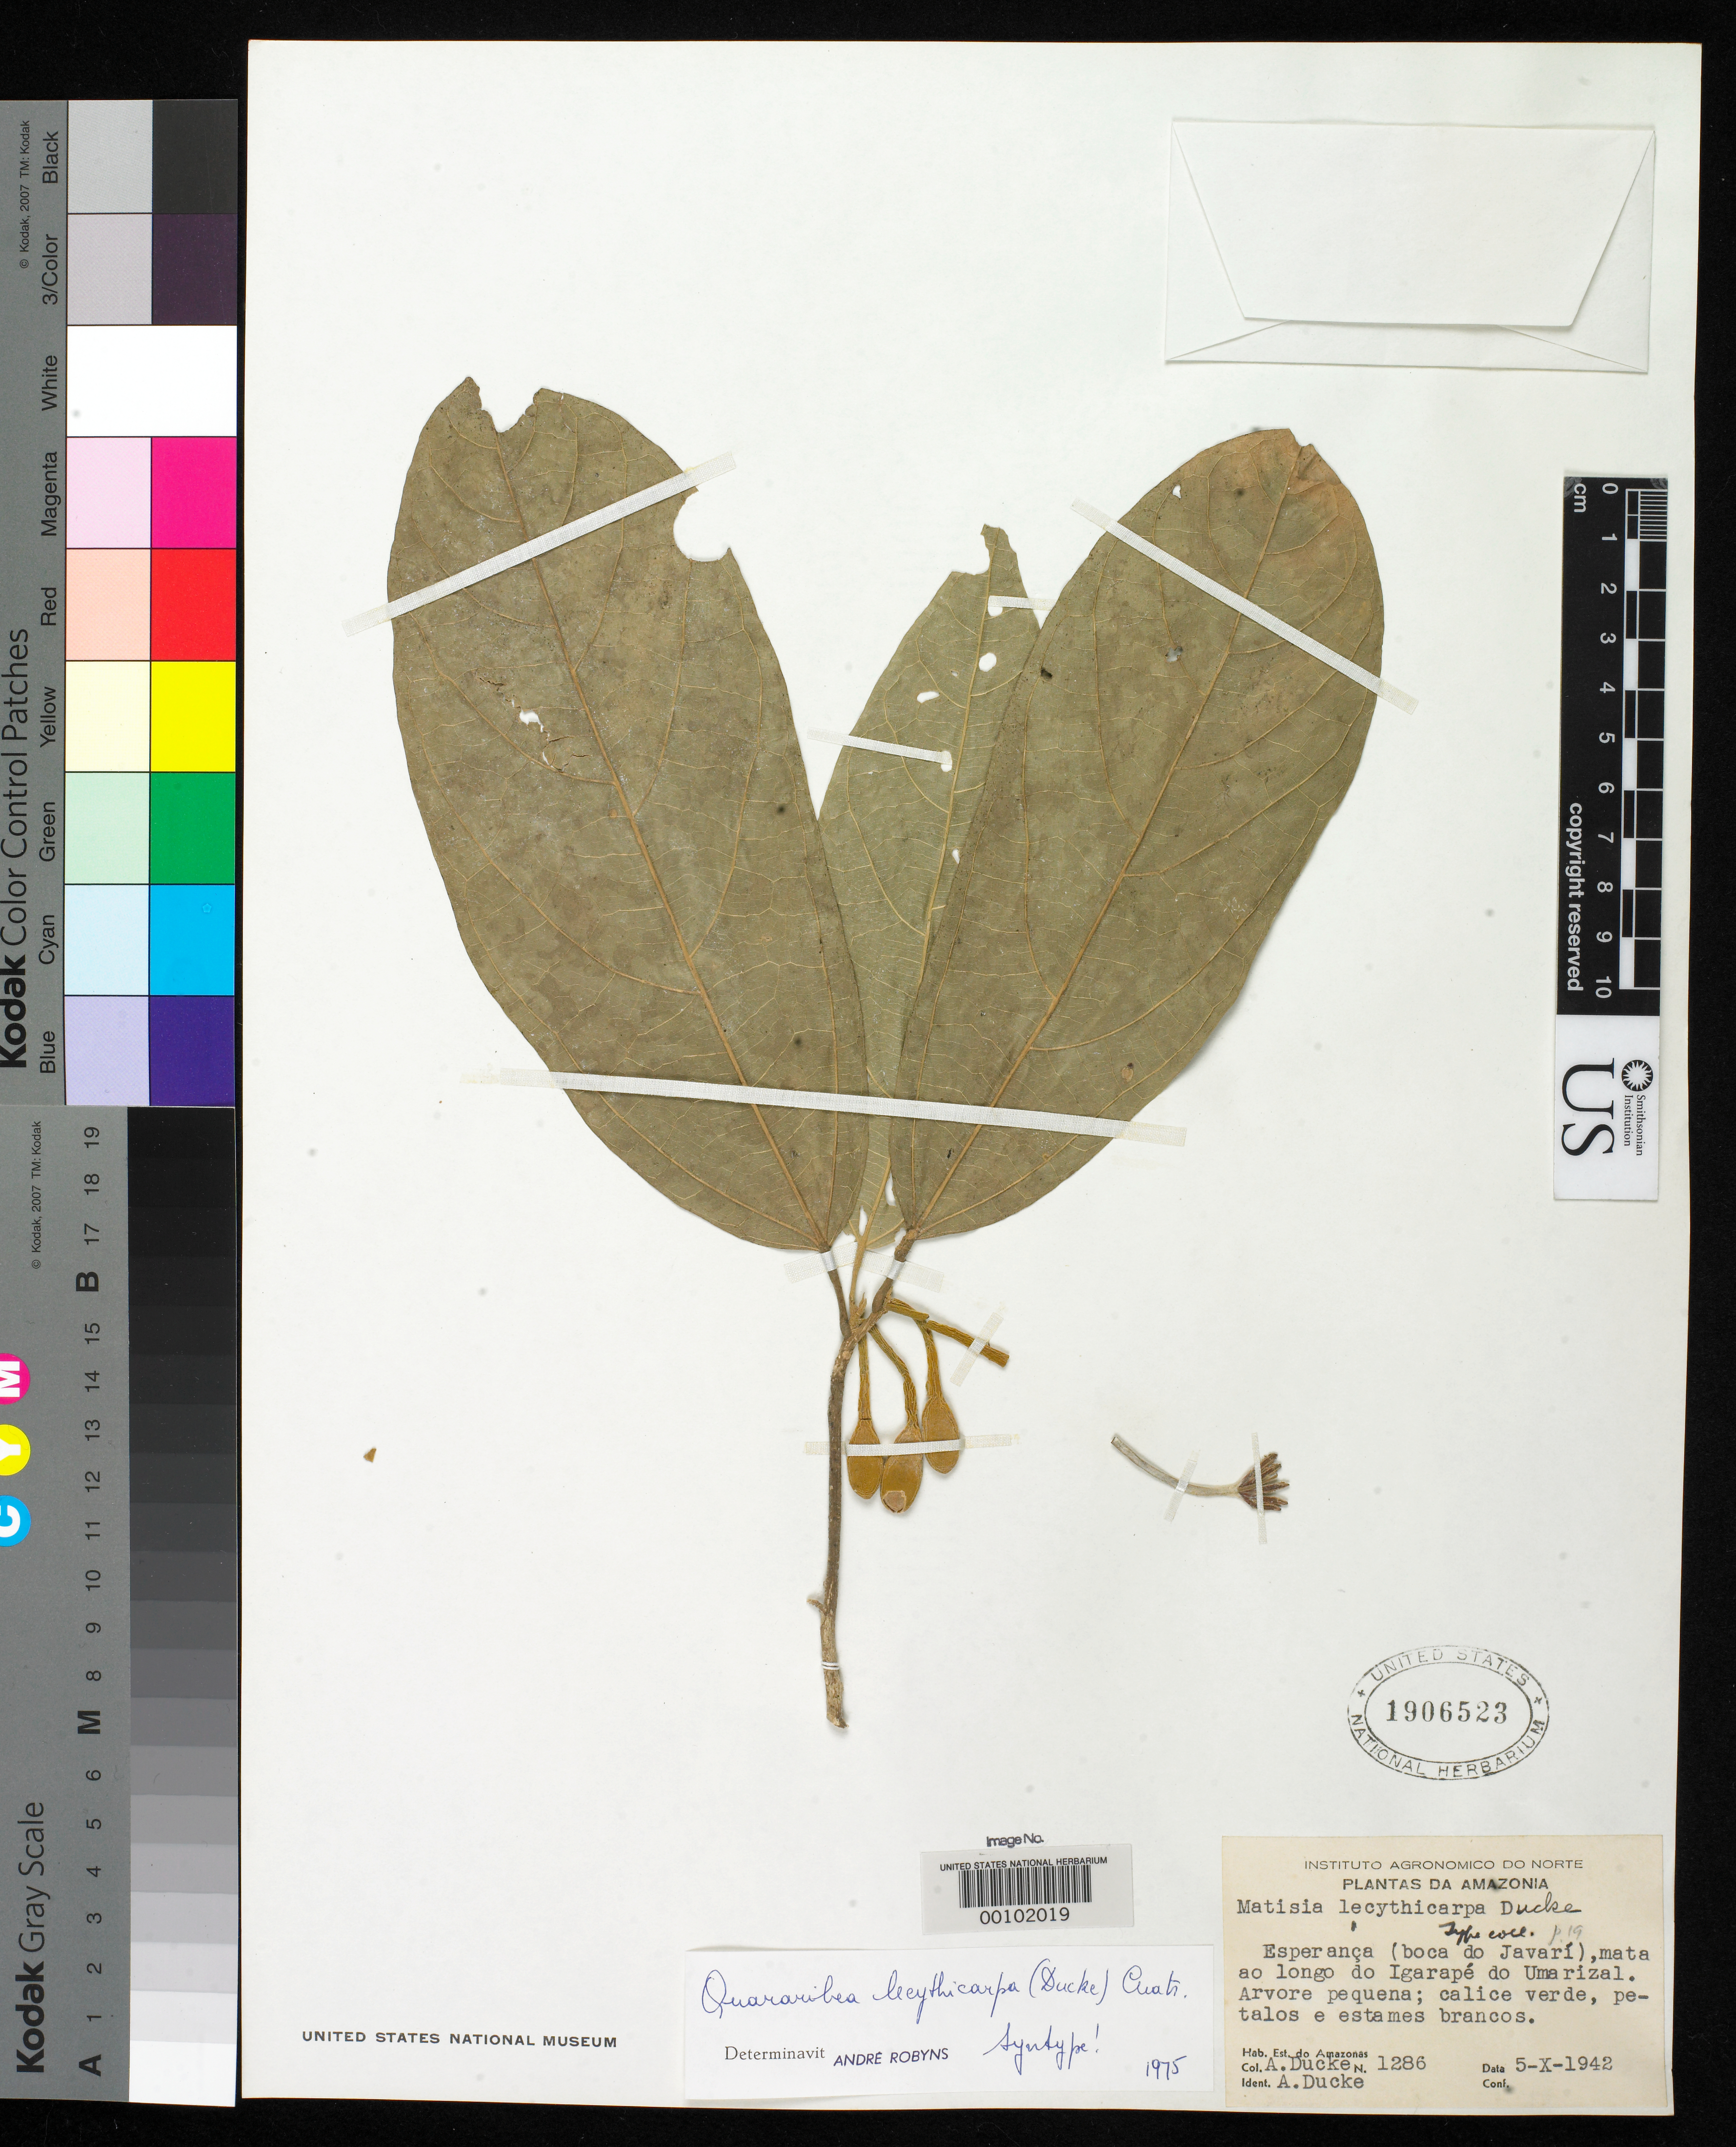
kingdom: Plantae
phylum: Tracheophyta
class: Magnoliopsida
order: Malvales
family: Malvaceae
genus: Matisia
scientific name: Matisia lecythicarpa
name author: Ducke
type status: Isosyntype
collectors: A. Ducke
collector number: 1286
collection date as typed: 05 Oct 1942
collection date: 1942-10-05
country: Brazil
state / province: Amazonas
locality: Esperanca.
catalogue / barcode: US 1906523